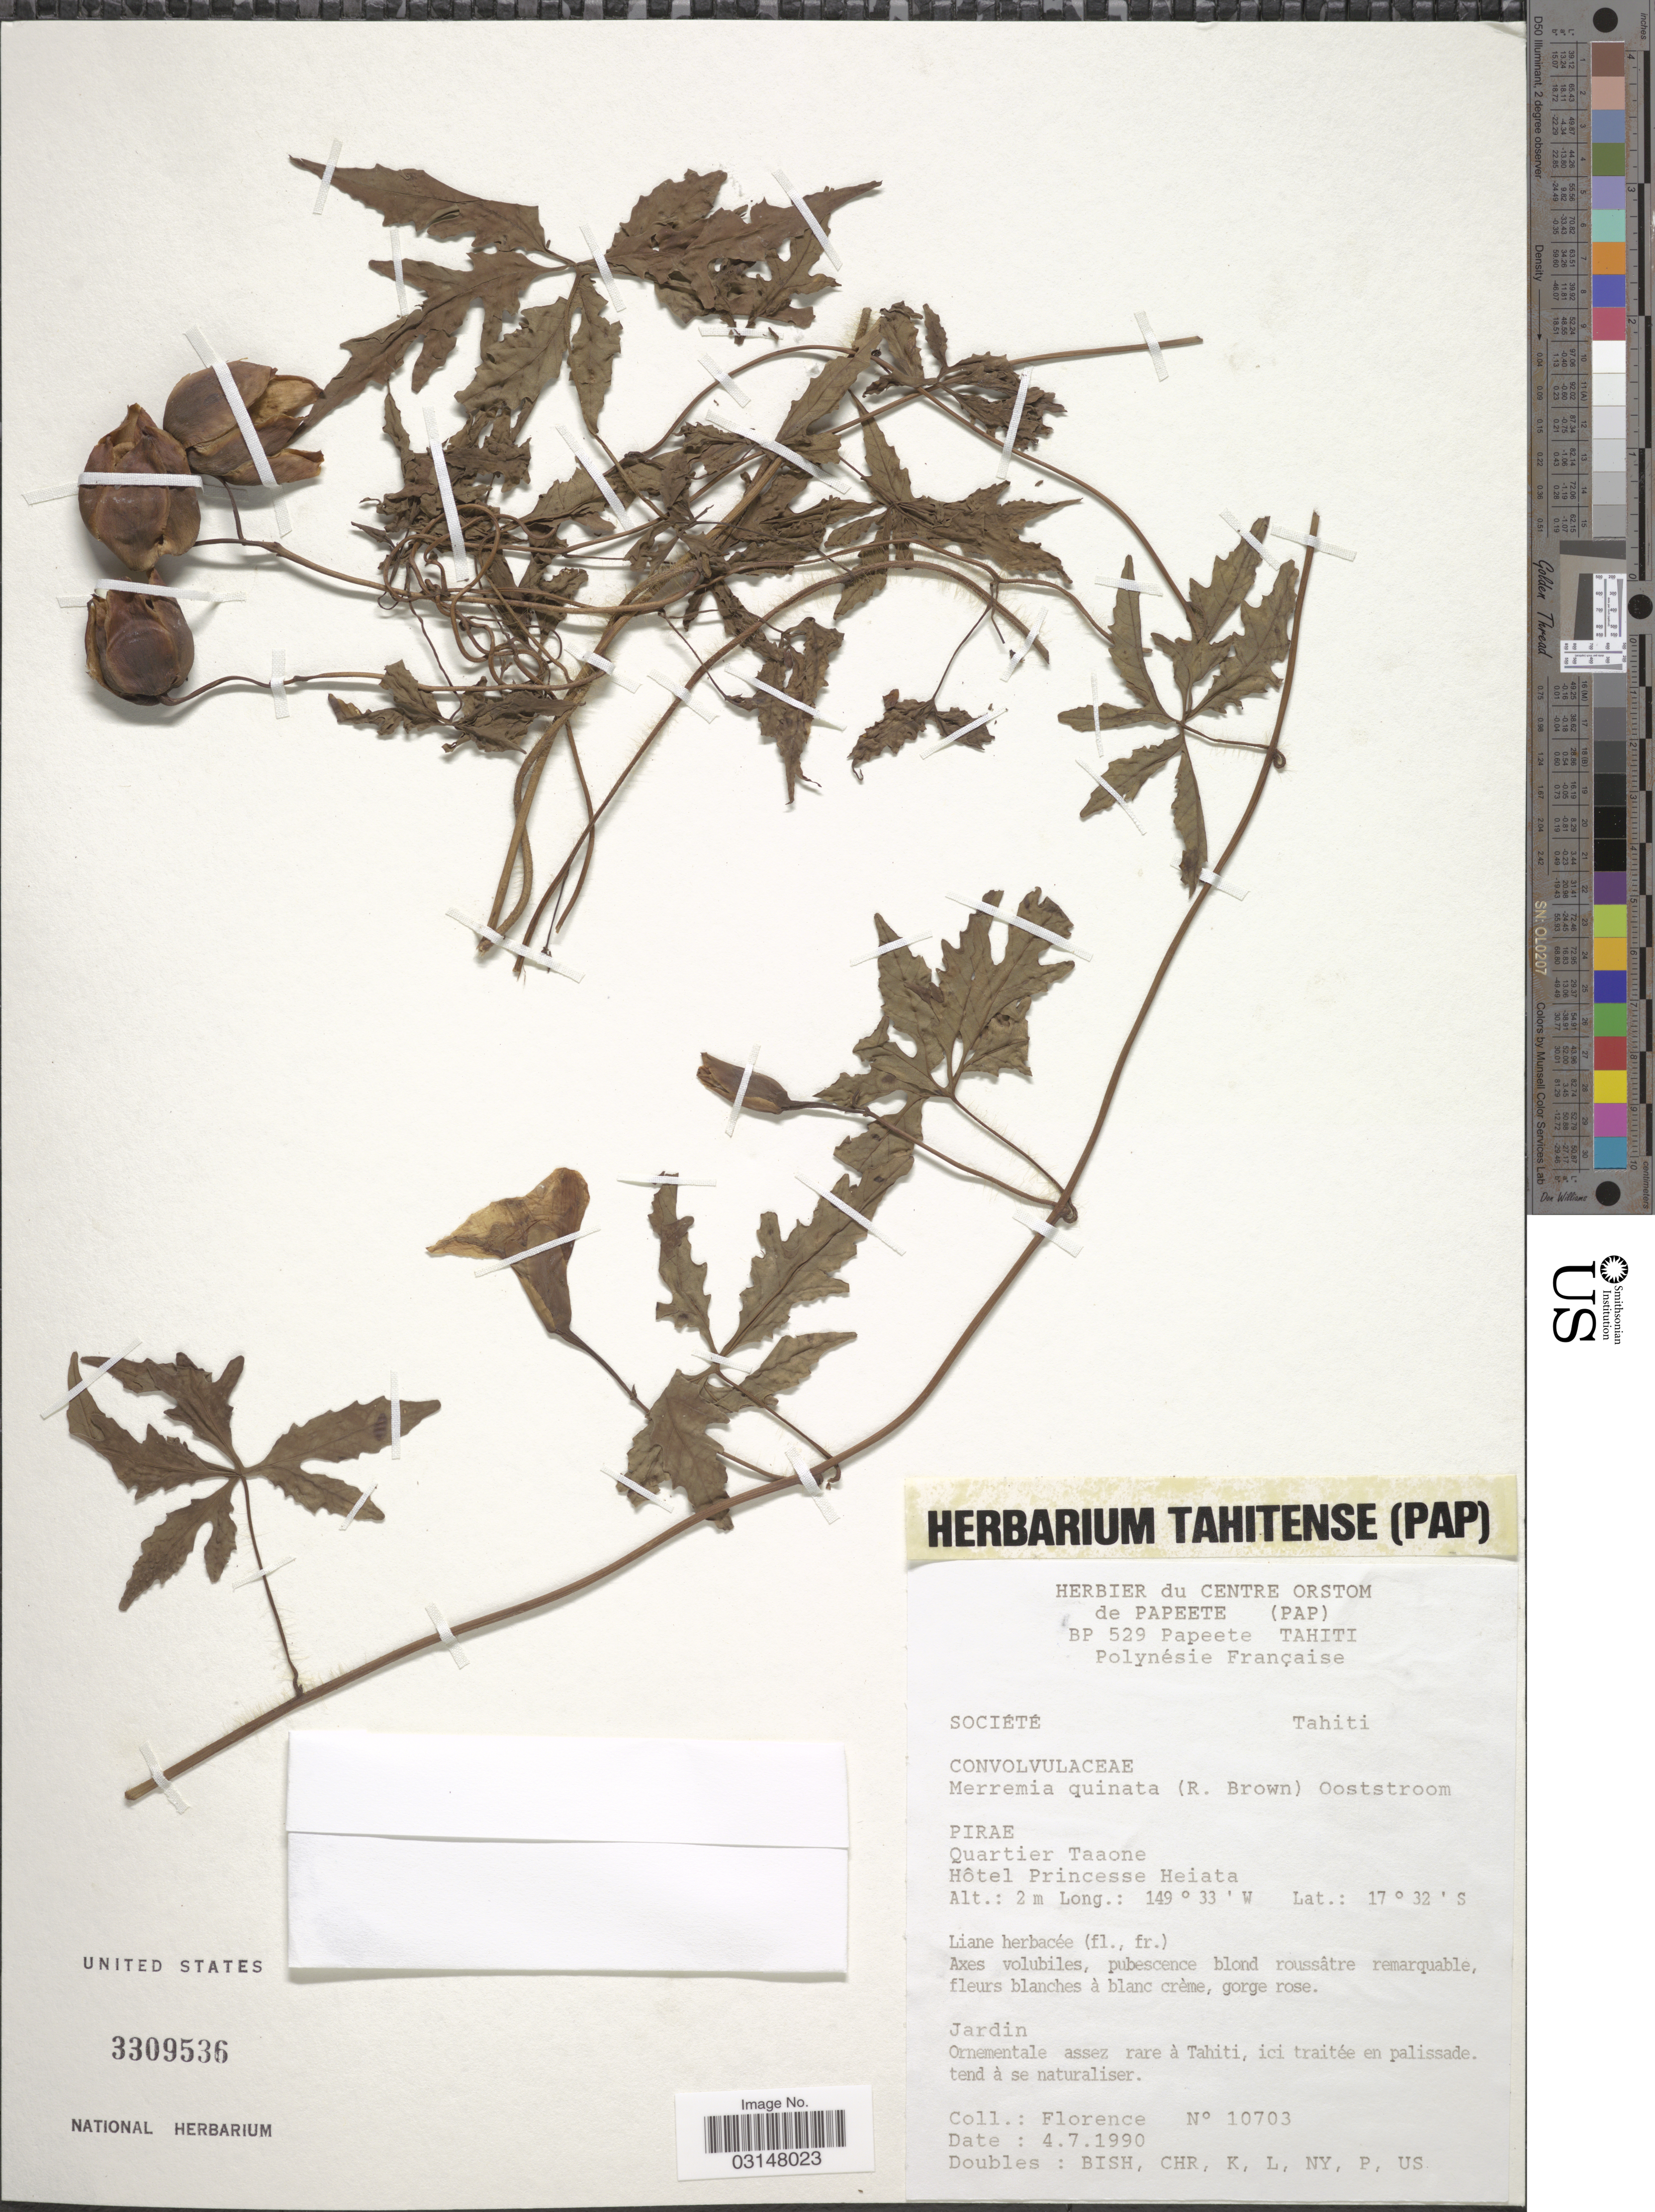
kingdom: Plantae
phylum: Tracheophyta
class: Magnoliopsida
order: Solanales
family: Convolvulaceae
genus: Distimake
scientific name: Distimake quinatus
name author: (R. Br.) A. R. Simões & Staples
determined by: Wagner, W. L., (BOT), Smithsonian Institution - National Museum of Natural History (UNITED STATES)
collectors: -. Florence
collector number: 10703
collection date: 1990-07-04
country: French Polynesia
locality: Société. Tahiti. Pirae. Quartier Taaone. Hôtel Princesse Heiata.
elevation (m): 2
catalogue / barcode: US 3309536